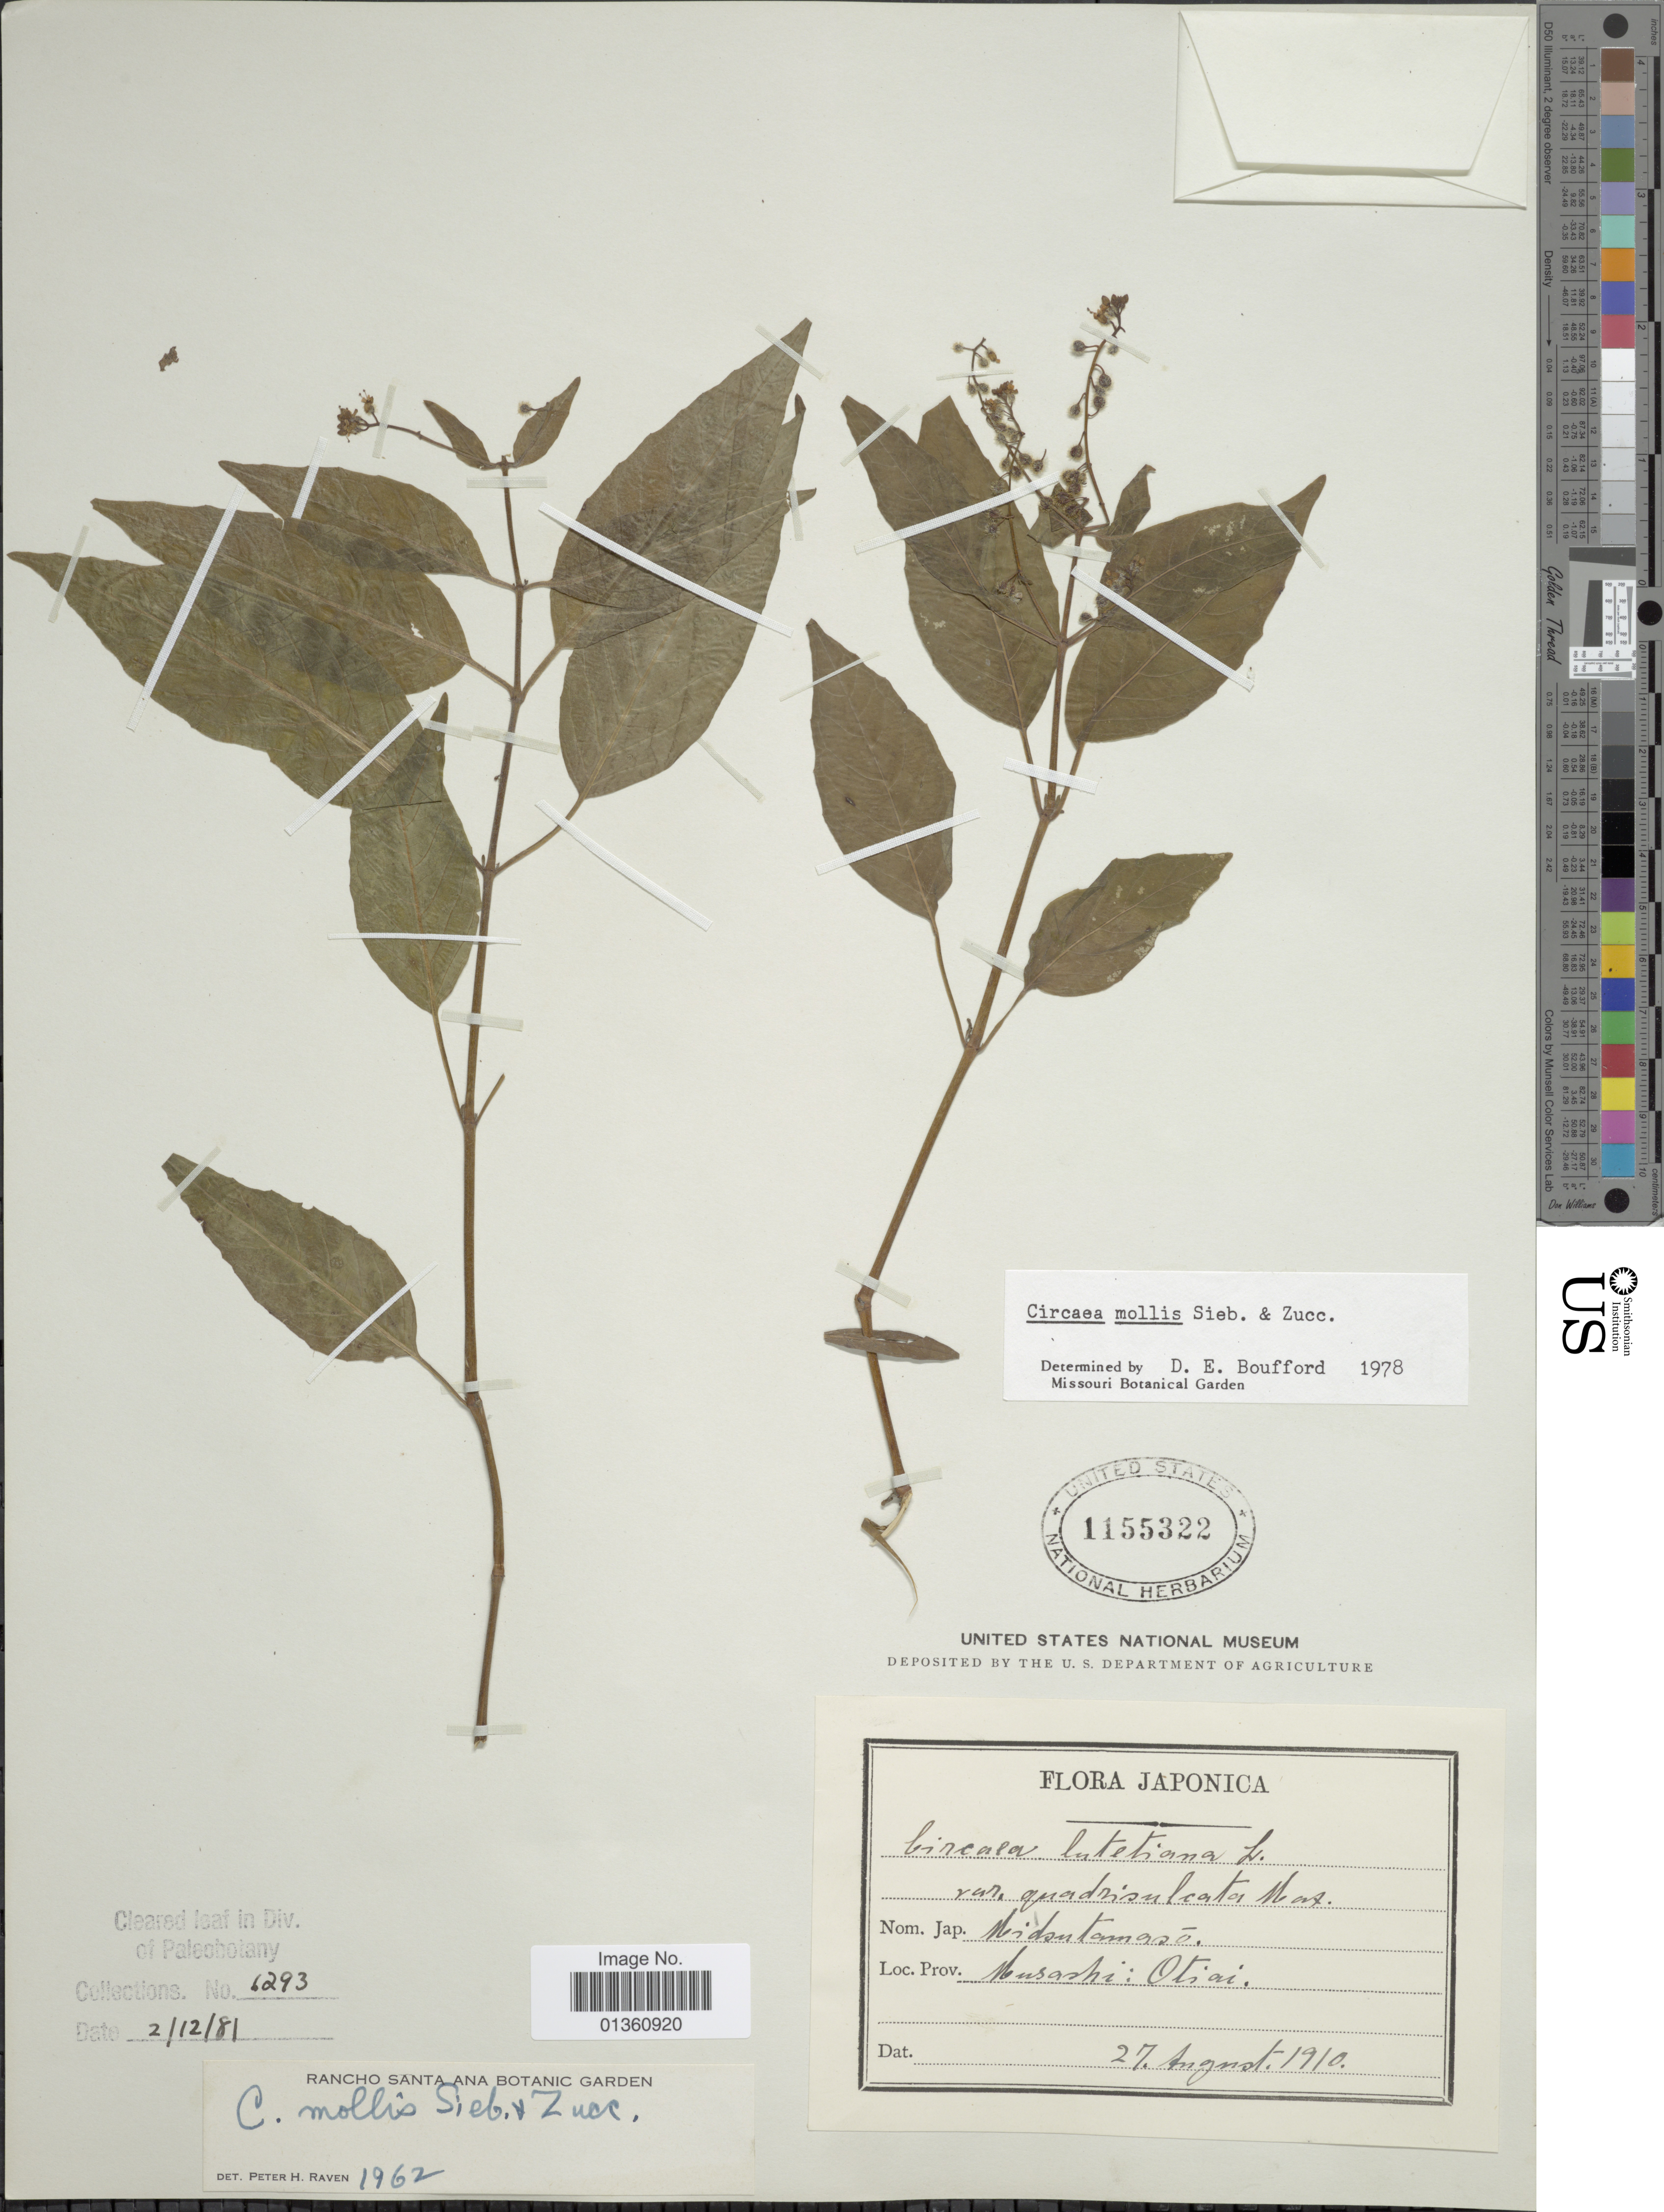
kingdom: Plantae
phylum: Tracheophyta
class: Magnoliopsida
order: Myrtales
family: Onagraceae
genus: Circaea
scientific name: Circaea mollis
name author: Siebold & Zucc.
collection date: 1910-08-27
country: Japan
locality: Musashi: Otiai.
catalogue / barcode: US 1155322